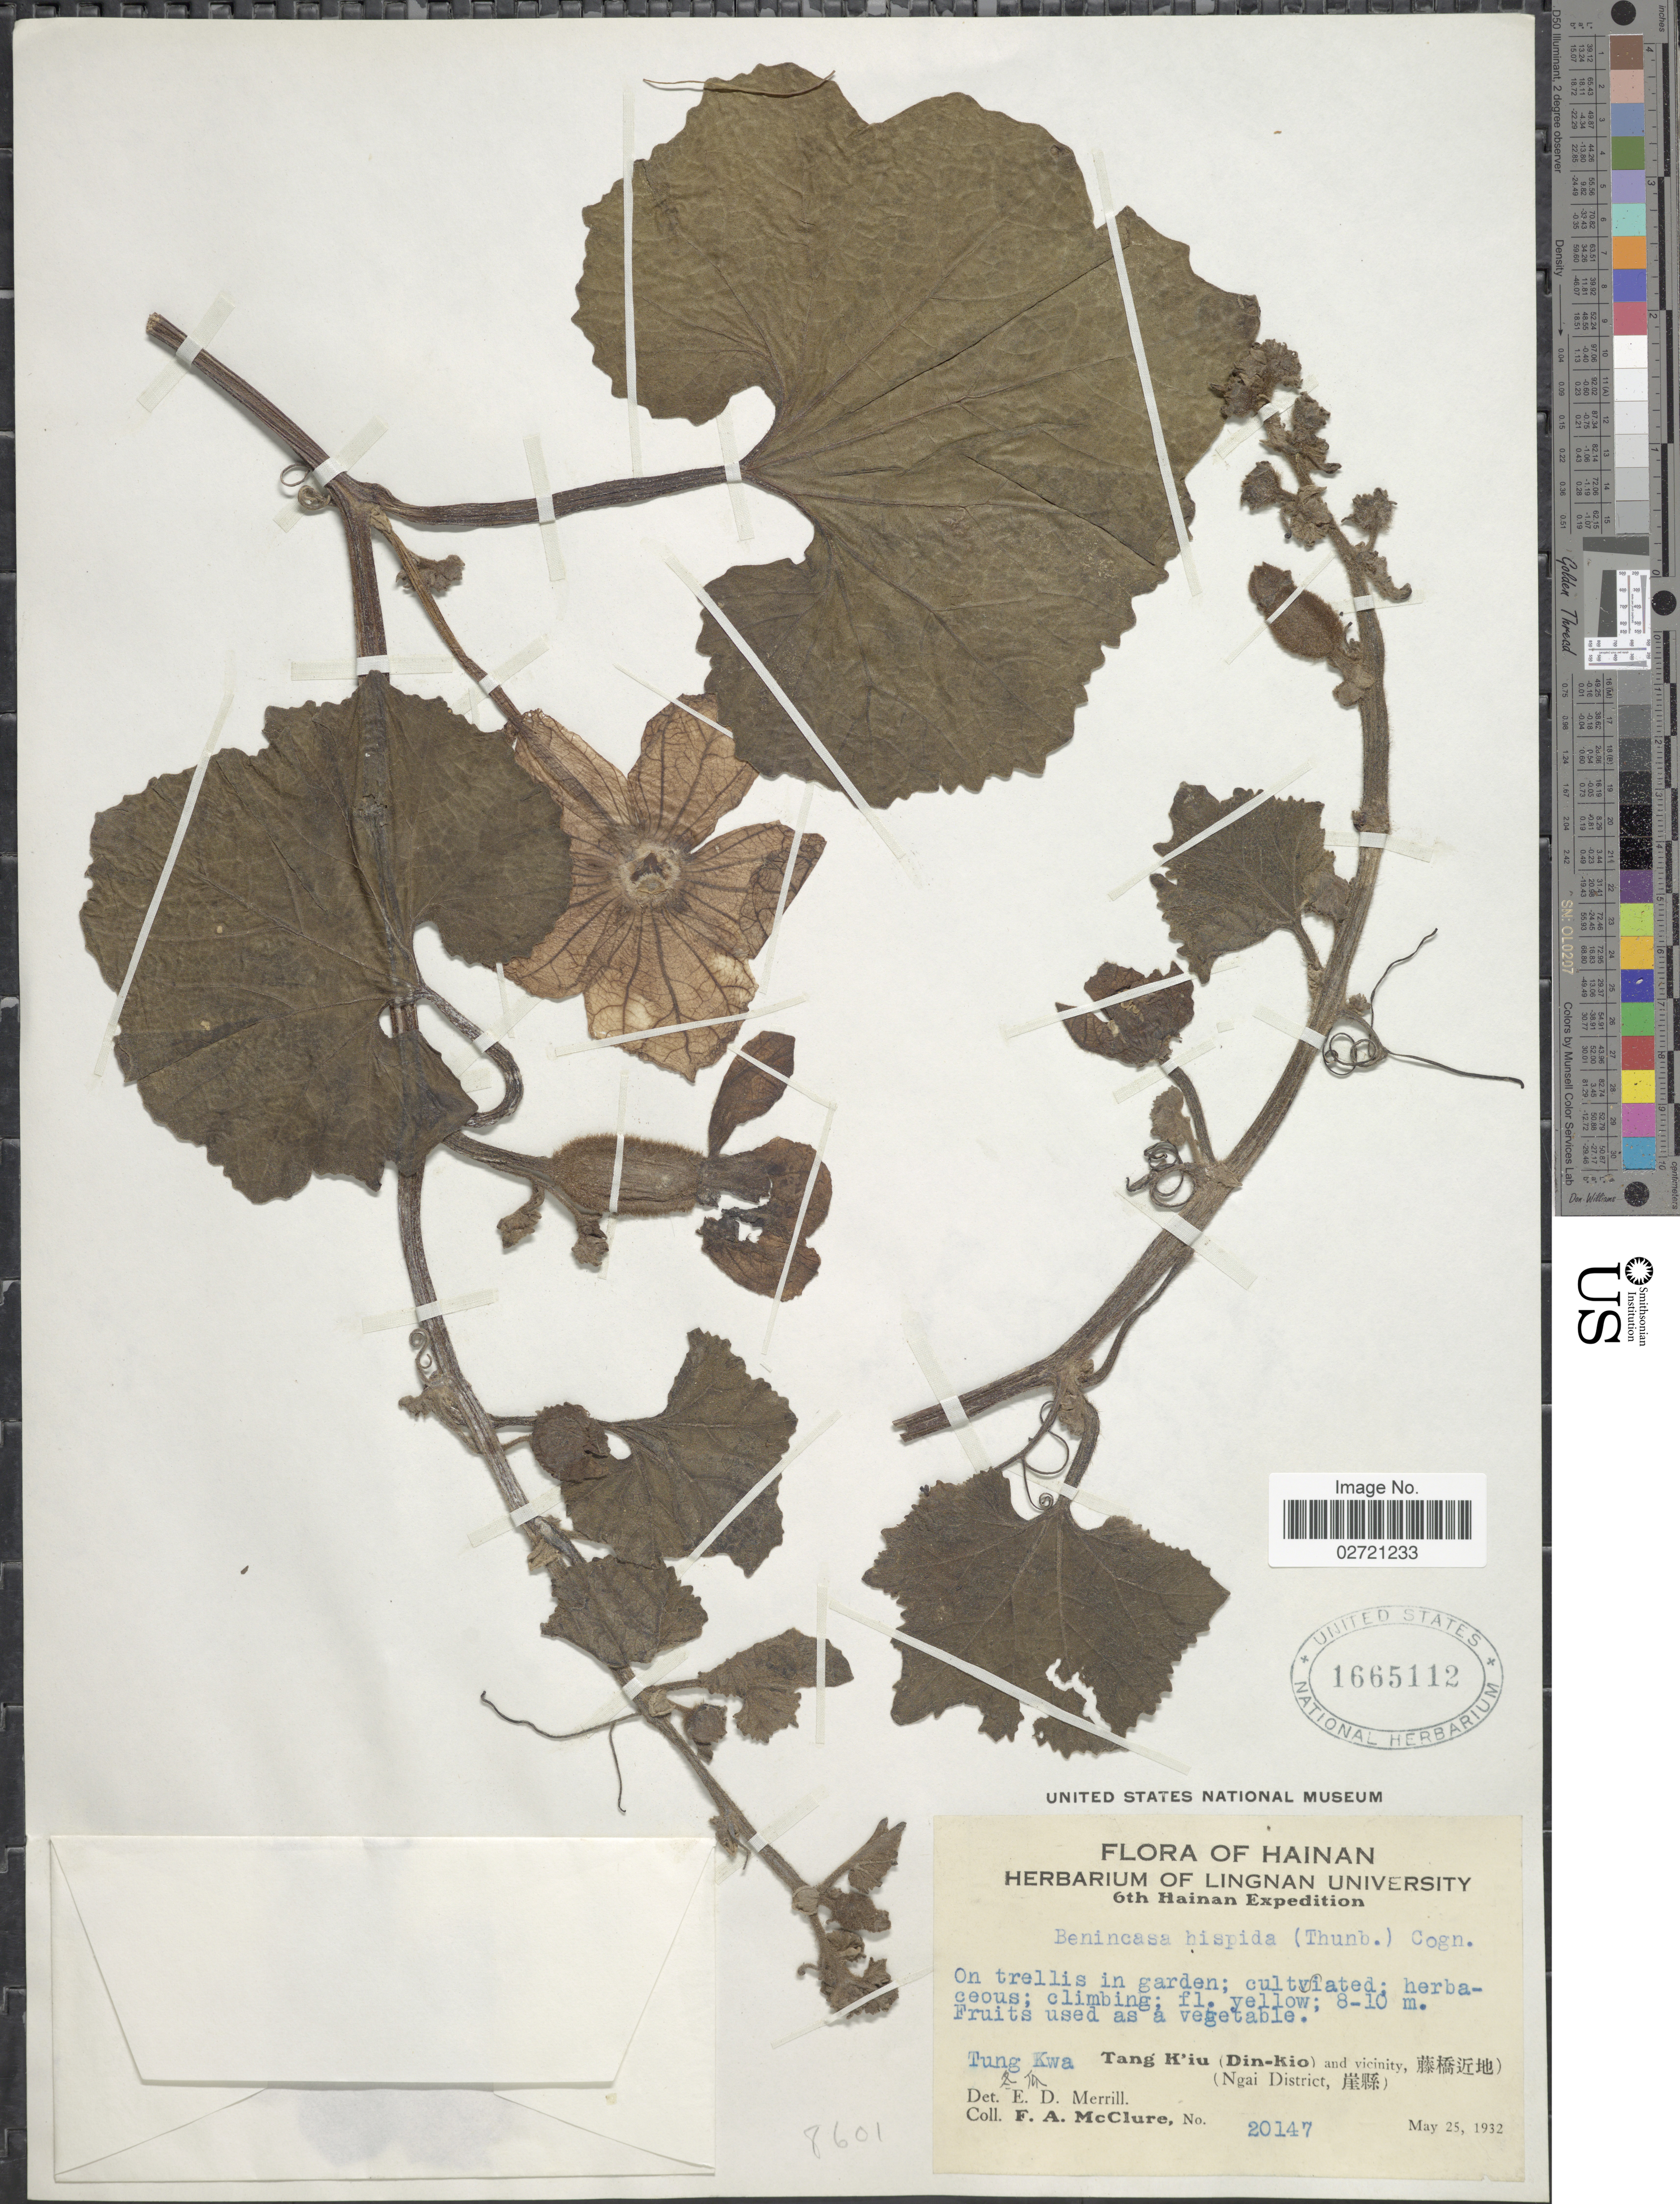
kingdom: Plantae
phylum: Tracheophyta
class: Magnoliopsida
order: Cucurbitales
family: Cucurbitaceae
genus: Benincasa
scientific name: Benincasa hispida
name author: (Thunb.) Cogn.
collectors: F. A. McClure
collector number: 20147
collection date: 1932-05-25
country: China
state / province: Hainan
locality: Tung Kwa. Tang K'iu (Din-kio) and vicinity (Ngai District)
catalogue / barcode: US 1665112